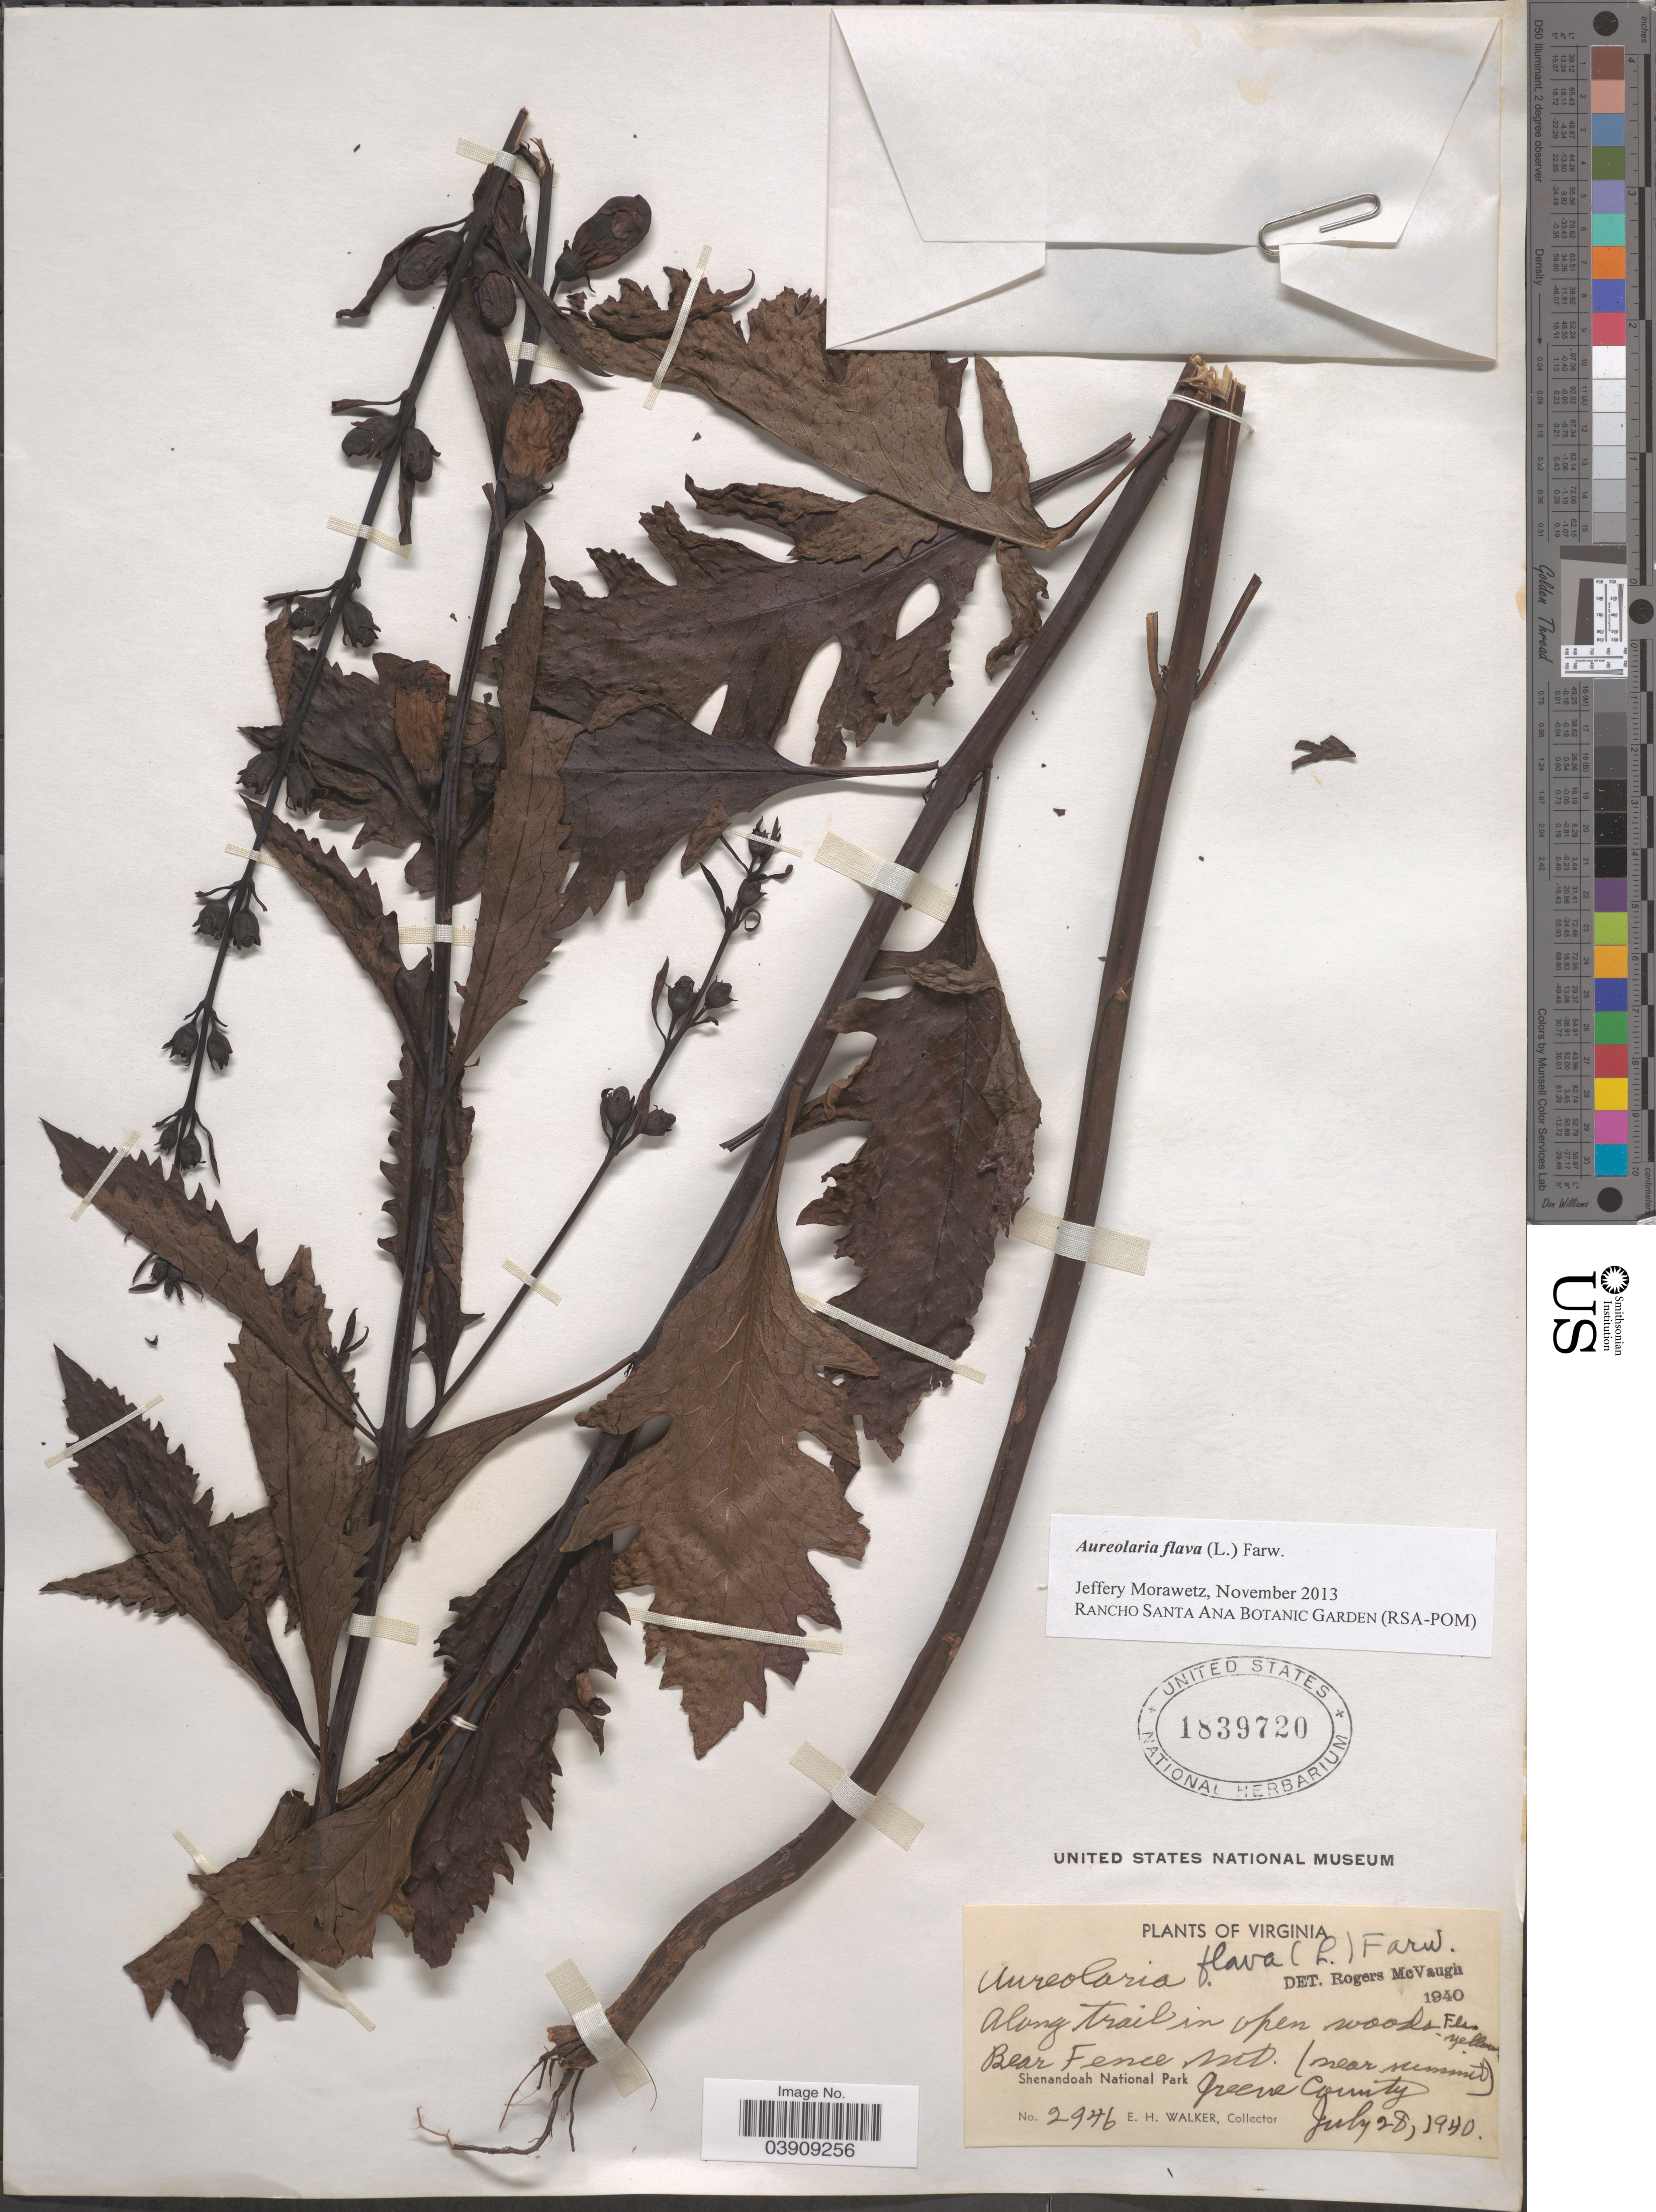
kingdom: Plantae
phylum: Tracheophyta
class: Magnoliopsida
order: Lamiales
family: Orobanchaceae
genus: Aureolaria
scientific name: Aureolaria flava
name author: (L.) Farw.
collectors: E. H. Walker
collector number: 2946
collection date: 1940-07-28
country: United States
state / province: Virginia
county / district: Greene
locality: Along trail in open woods. Bear Fence Mt. (near summit). Shenandoah National Park, Greene County.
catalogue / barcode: US 1839720